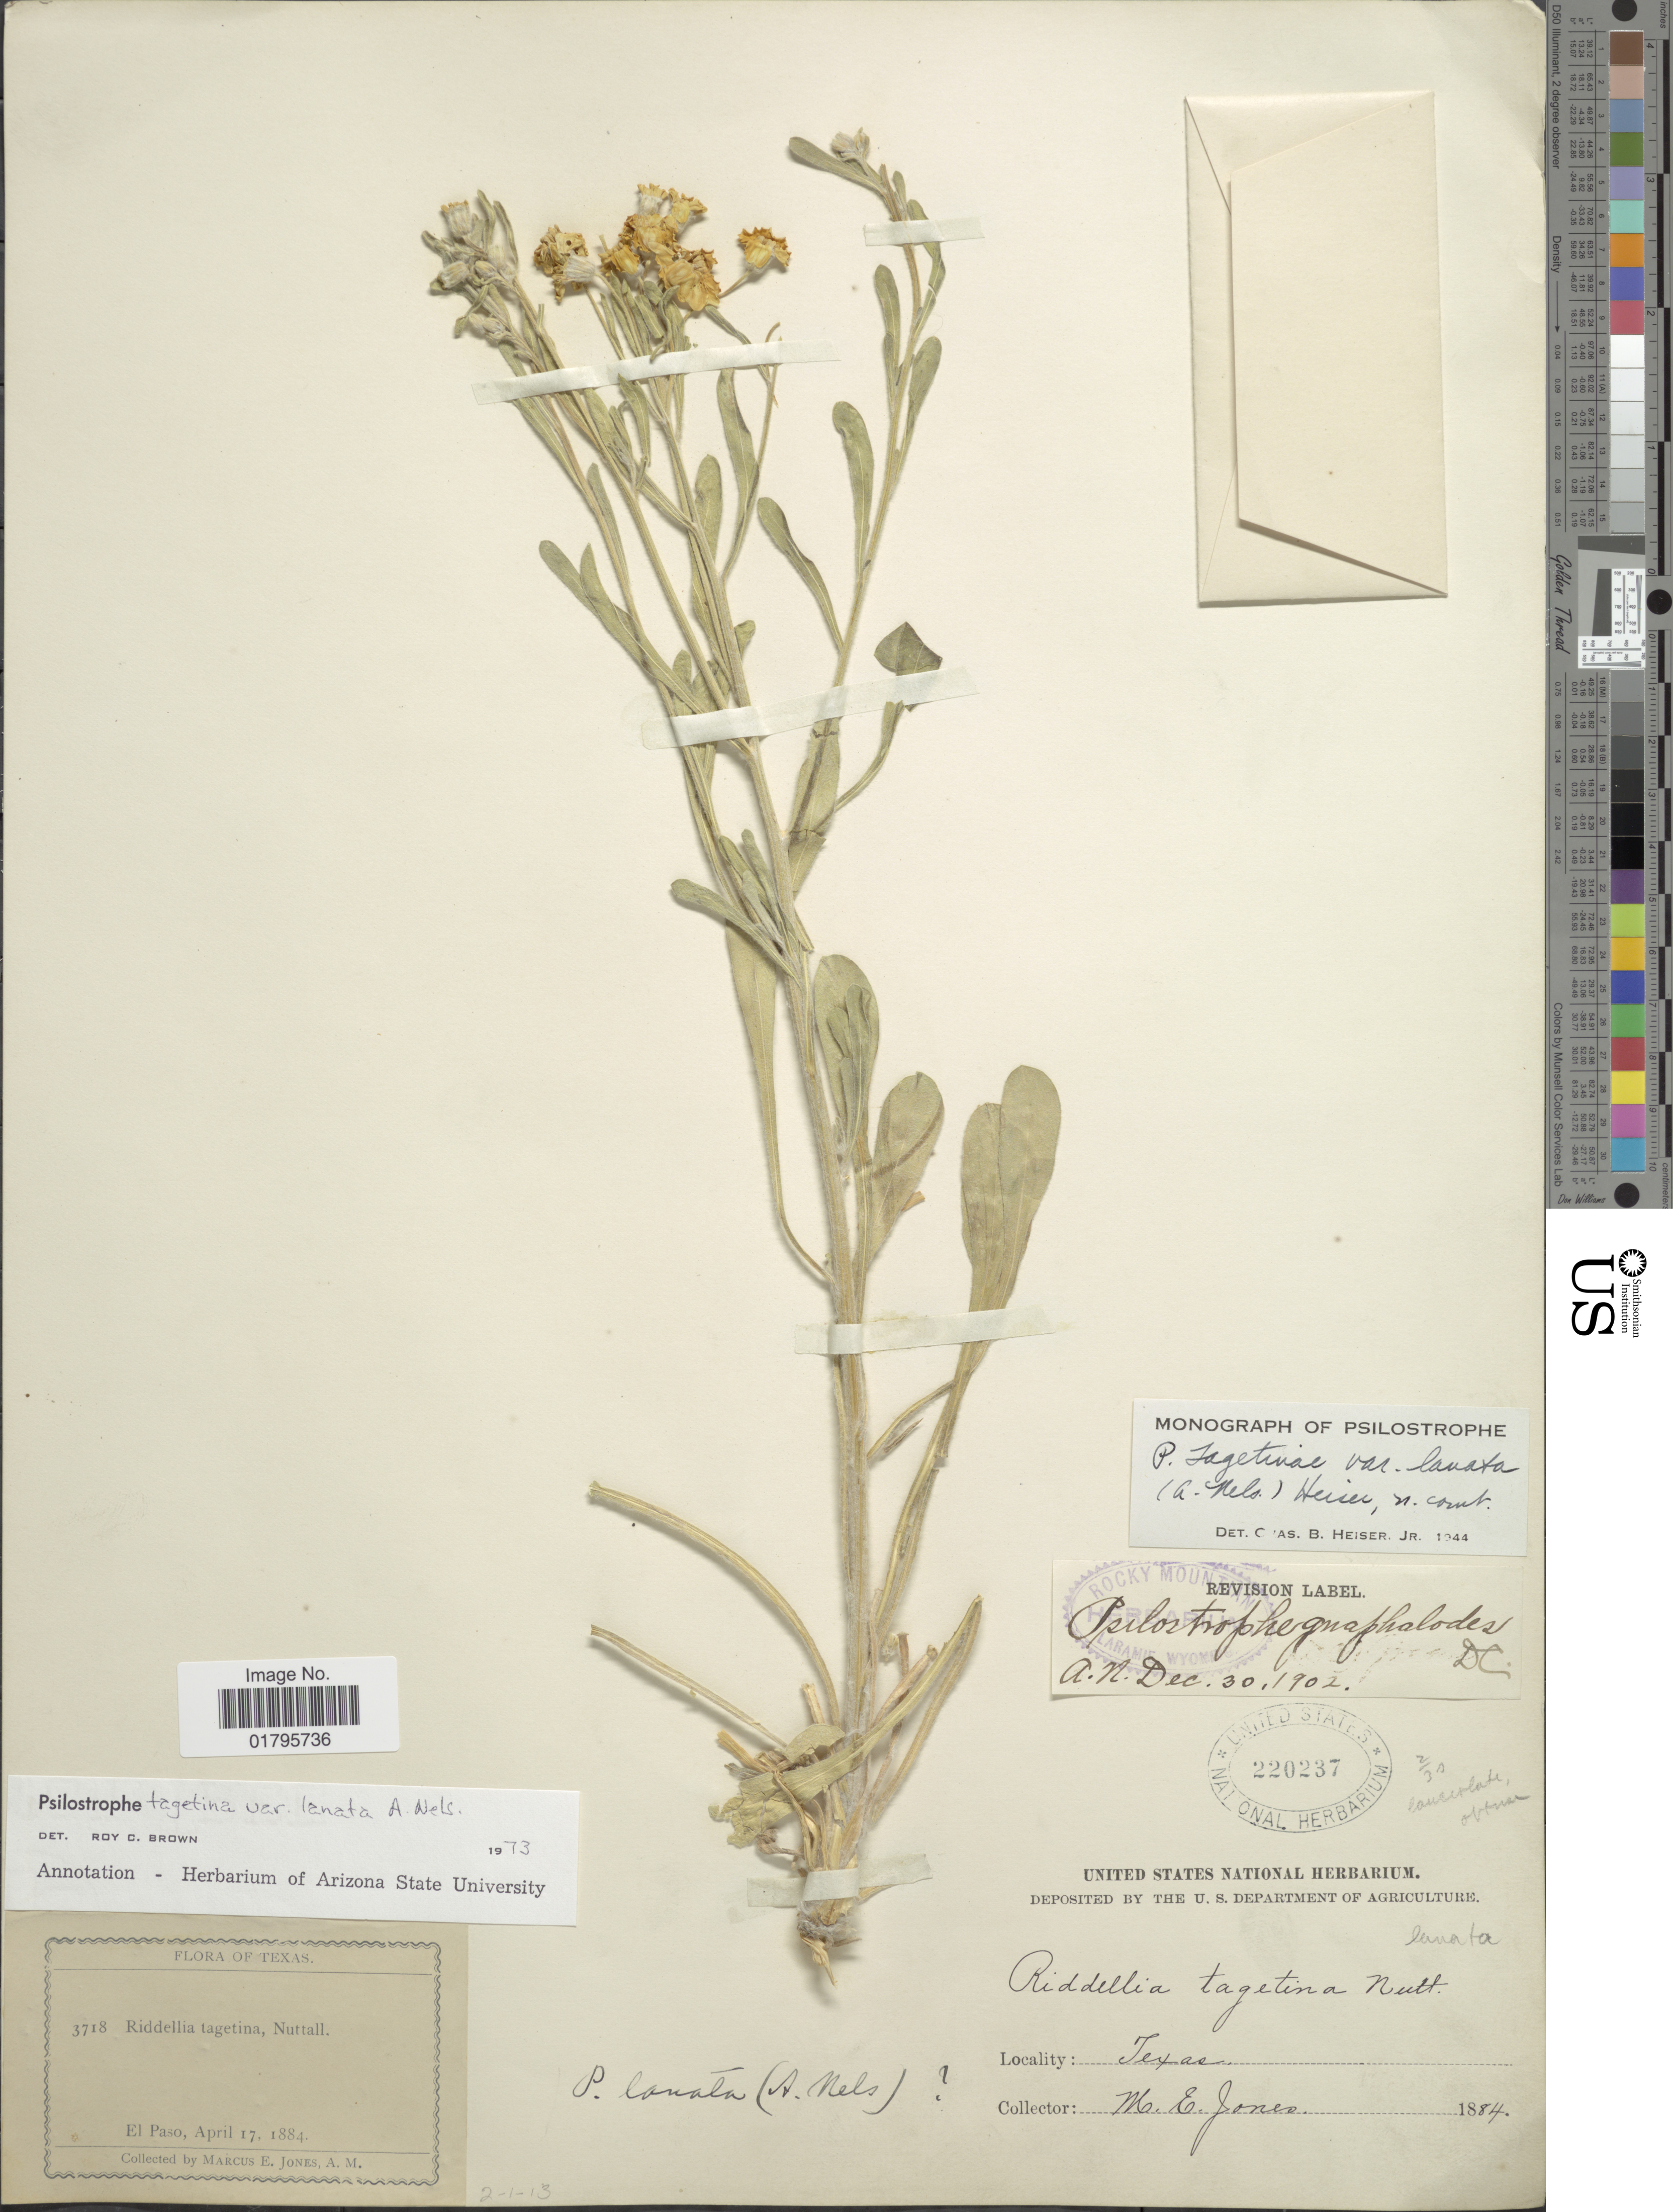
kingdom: Plantae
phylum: Tracheophyta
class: Magnoliopsida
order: Asterales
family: Asteraceae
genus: Psilostrophe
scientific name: Psilostrophe tagetina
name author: (Nutt.) Greene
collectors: M. E. Jones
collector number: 3718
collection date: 1884-04-17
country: United States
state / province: Texas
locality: El Paso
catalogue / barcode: US 220237